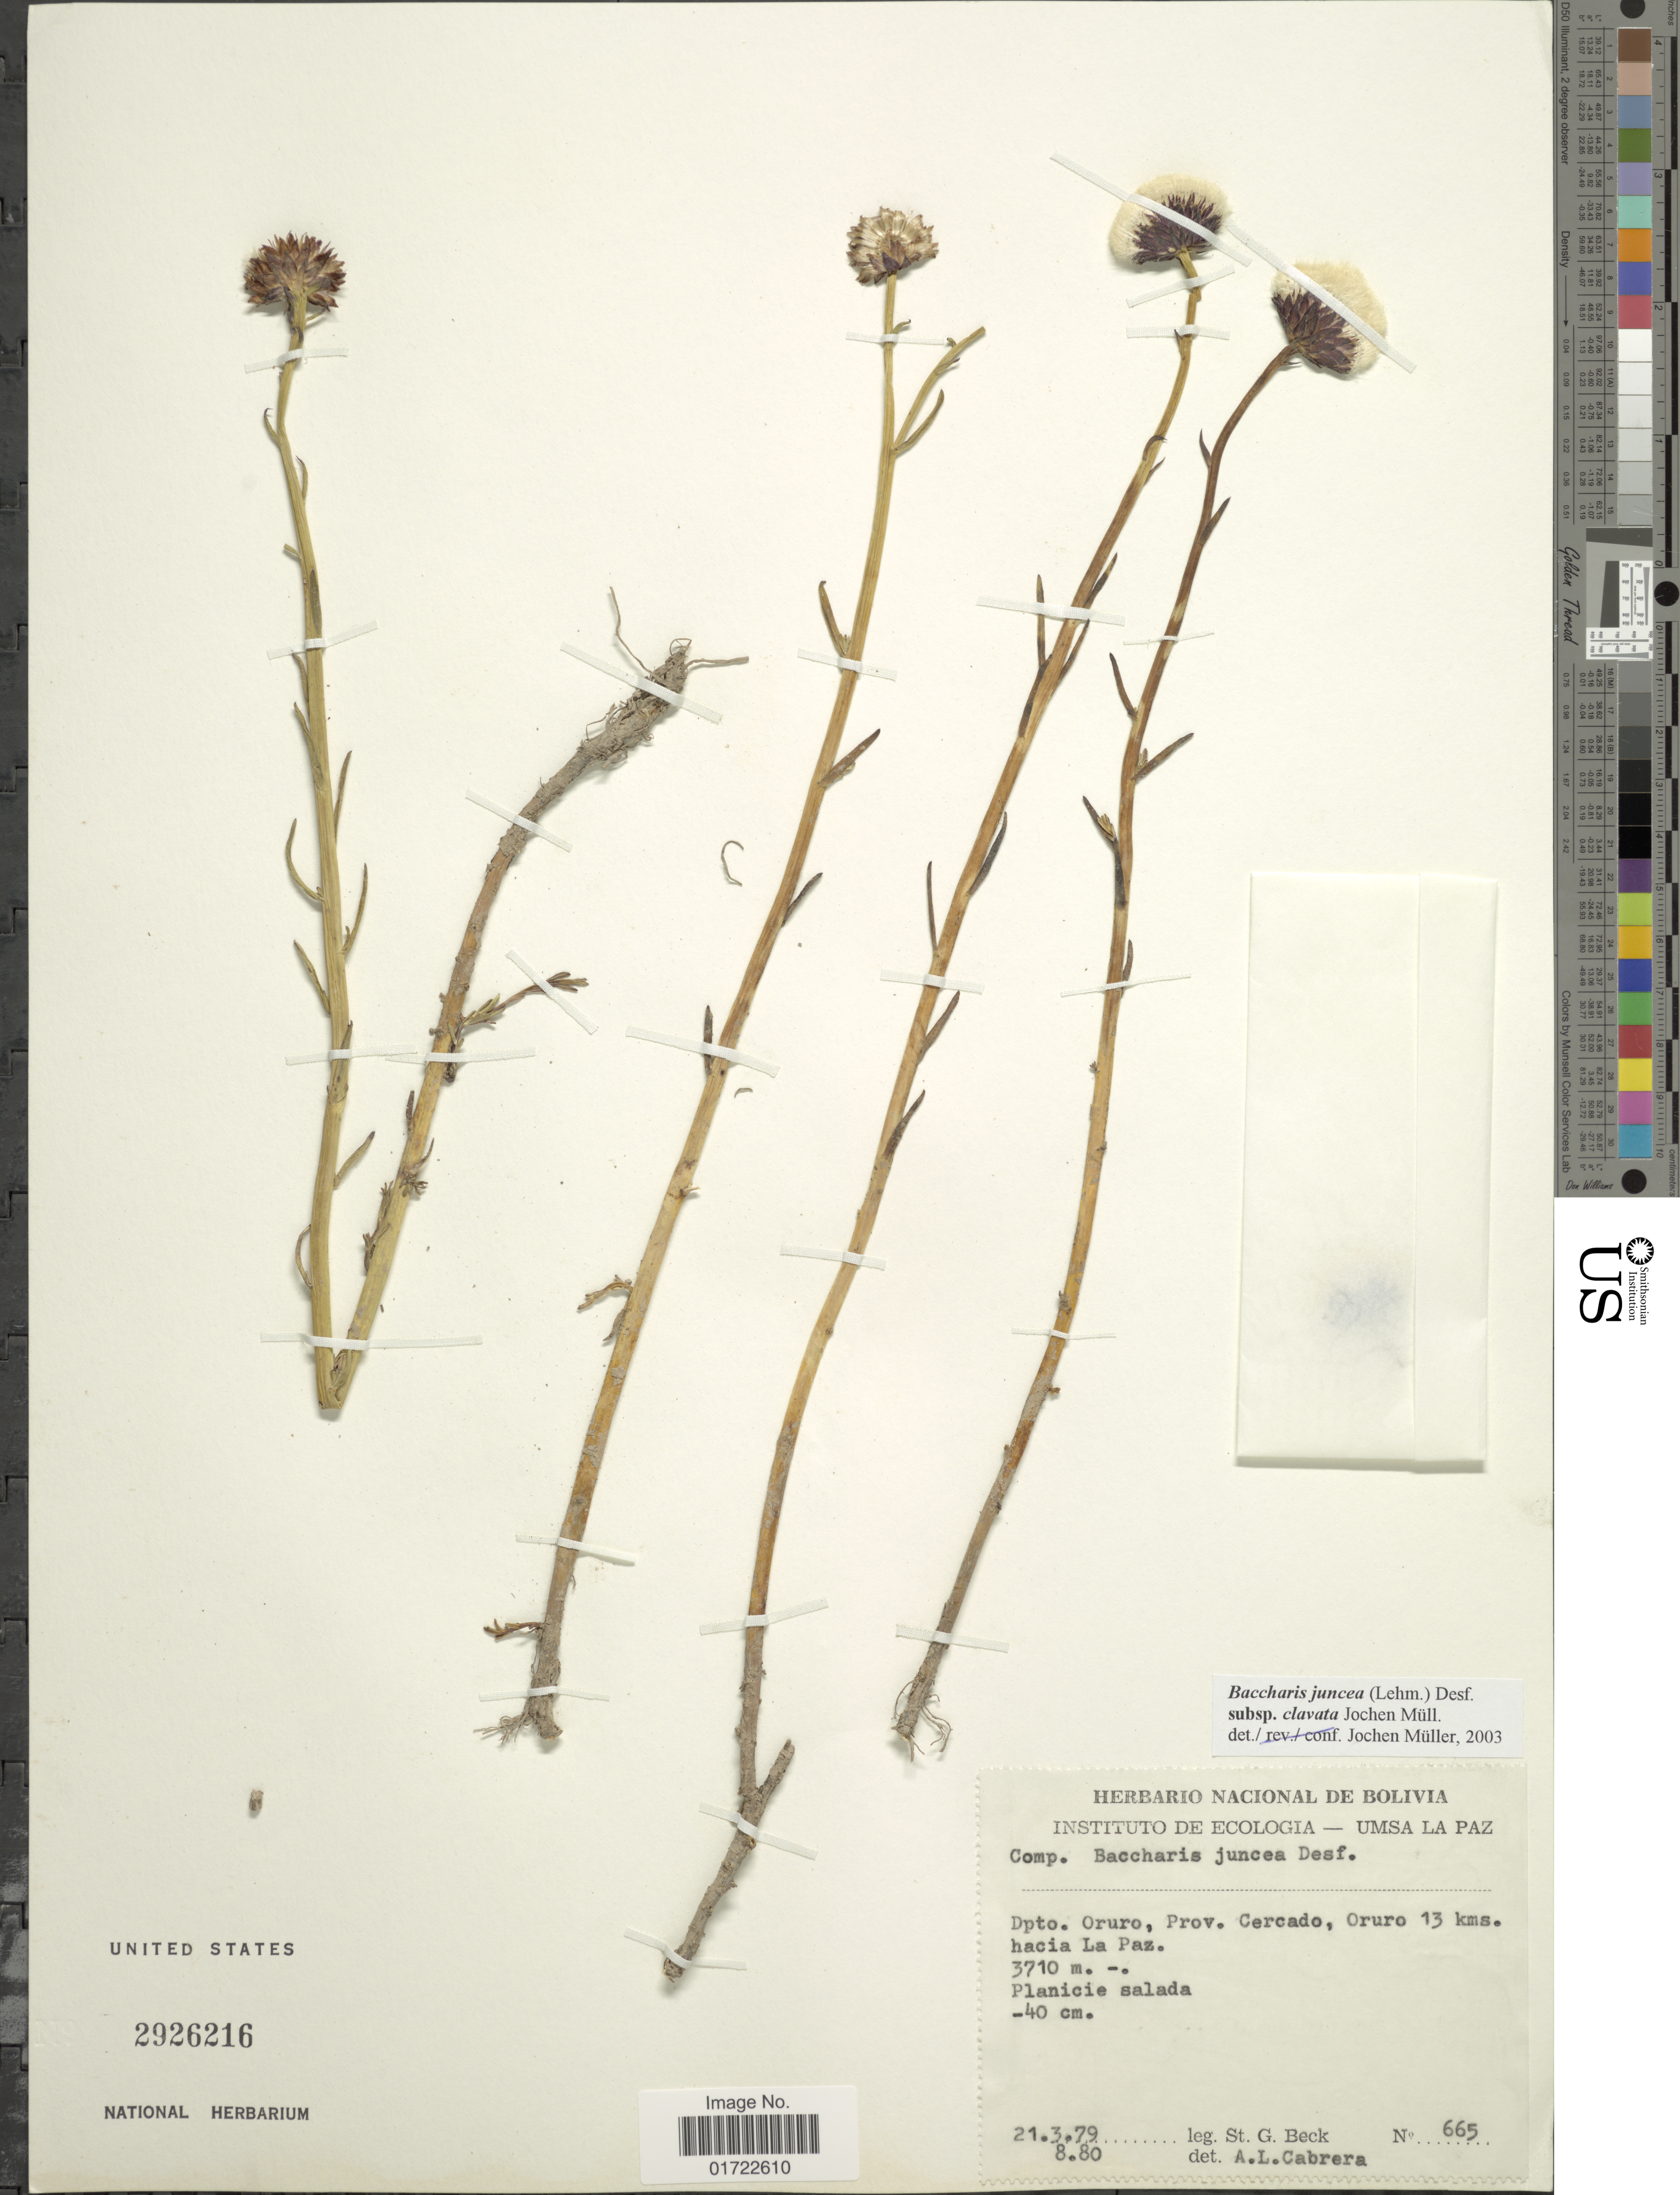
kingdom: Plantae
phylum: Tracheophyta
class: Magnoliopsida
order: Asterales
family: Asteraceae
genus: Baccharis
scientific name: Baccharis latifolia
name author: (Ruiz & Pav.) Pers.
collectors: S. G. Beck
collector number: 665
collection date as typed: Transcribed d/m/y: 21/3/79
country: Bolivia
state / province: Oruro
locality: Prov. Cercado, Oruro 13 kms. hacia La Paz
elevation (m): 3710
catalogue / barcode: US 2926216